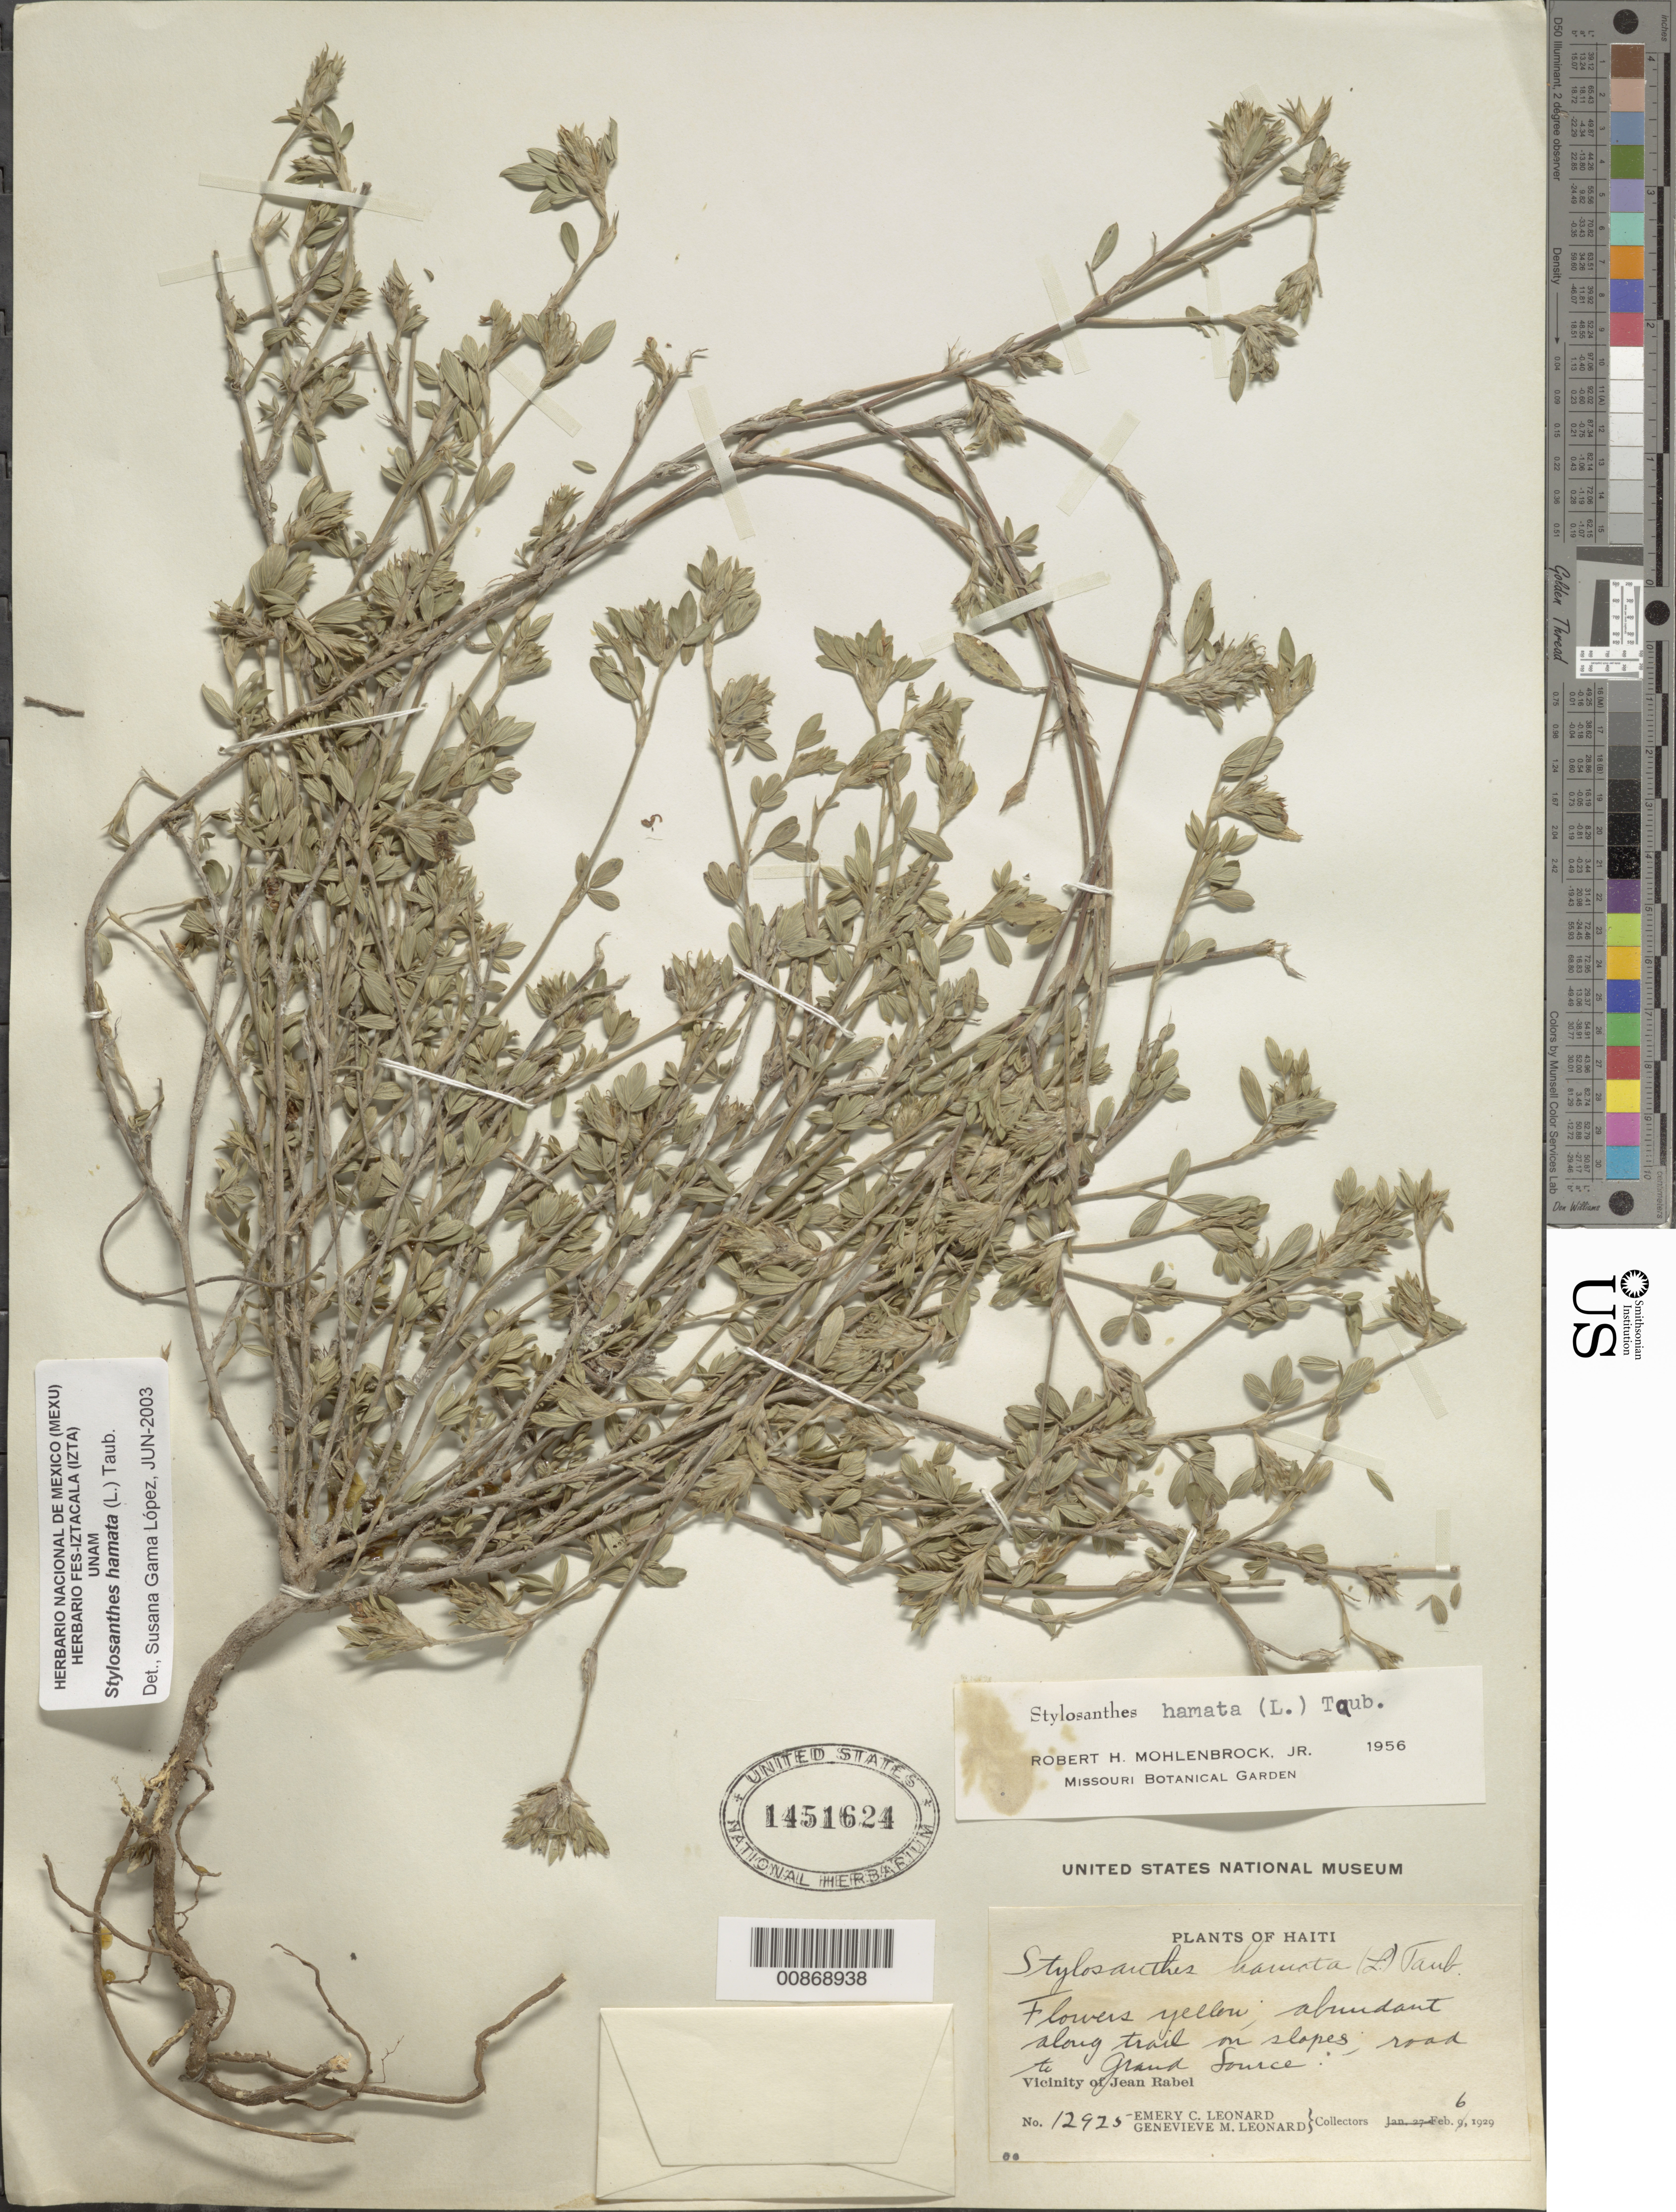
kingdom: Plantae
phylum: Tracheophyta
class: Magnoliopsida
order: Fabales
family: Fabaceae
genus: Stylosanthes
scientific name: Stylosanthes hamata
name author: (L.) Taub.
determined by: Gama López, S.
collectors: E. C. Leonard & G. M. Leonard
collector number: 12925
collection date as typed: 06 Feb 1929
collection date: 1929-02-06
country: Haiti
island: Hispaniola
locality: Vicinity of Jean Rabel. Road to Grand Source.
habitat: Along trail on slopes.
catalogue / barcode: US 1451624